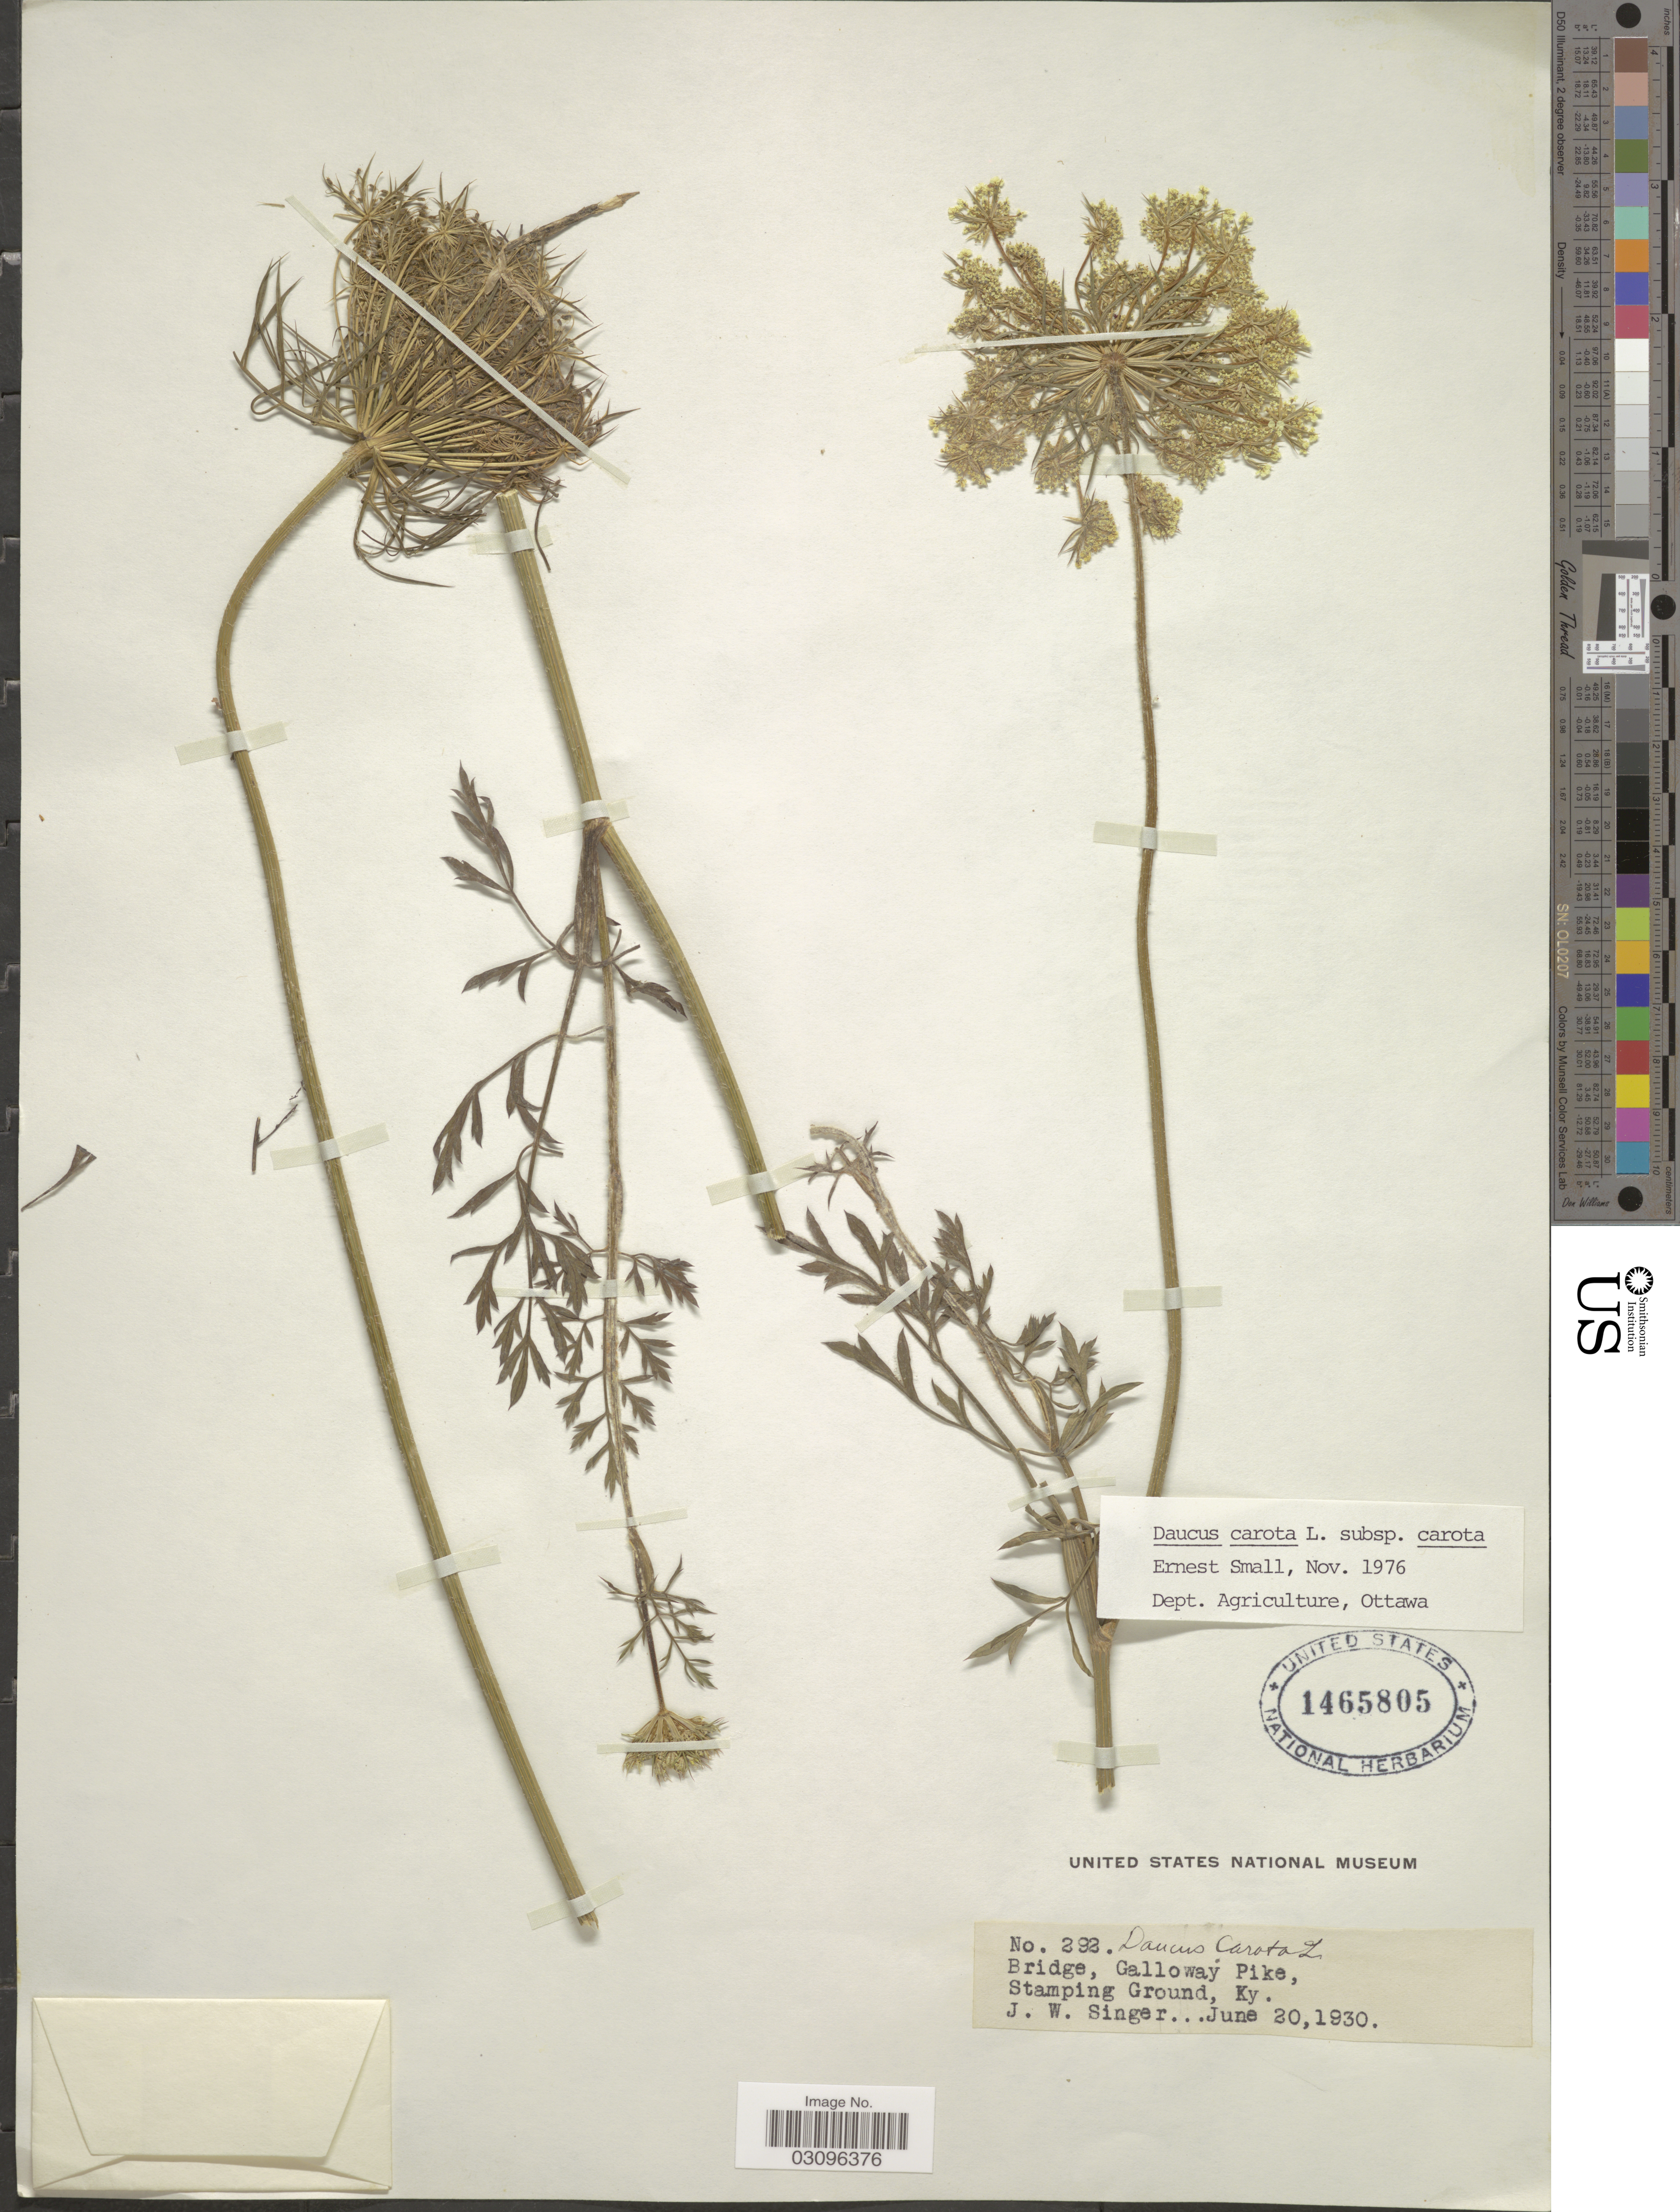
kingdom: Plantae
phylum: Tracheophyta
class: Magnoliopsida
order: Apiales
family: Apiaceae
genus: Daucus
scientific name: Daucus carota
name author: L.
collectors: J. EW. Singer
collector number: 292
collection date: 1930-06-20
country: United States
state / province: Kentucky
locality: Bridge, Galloway Pike, Stamping Ground, Ky.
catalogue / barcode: US 1465805